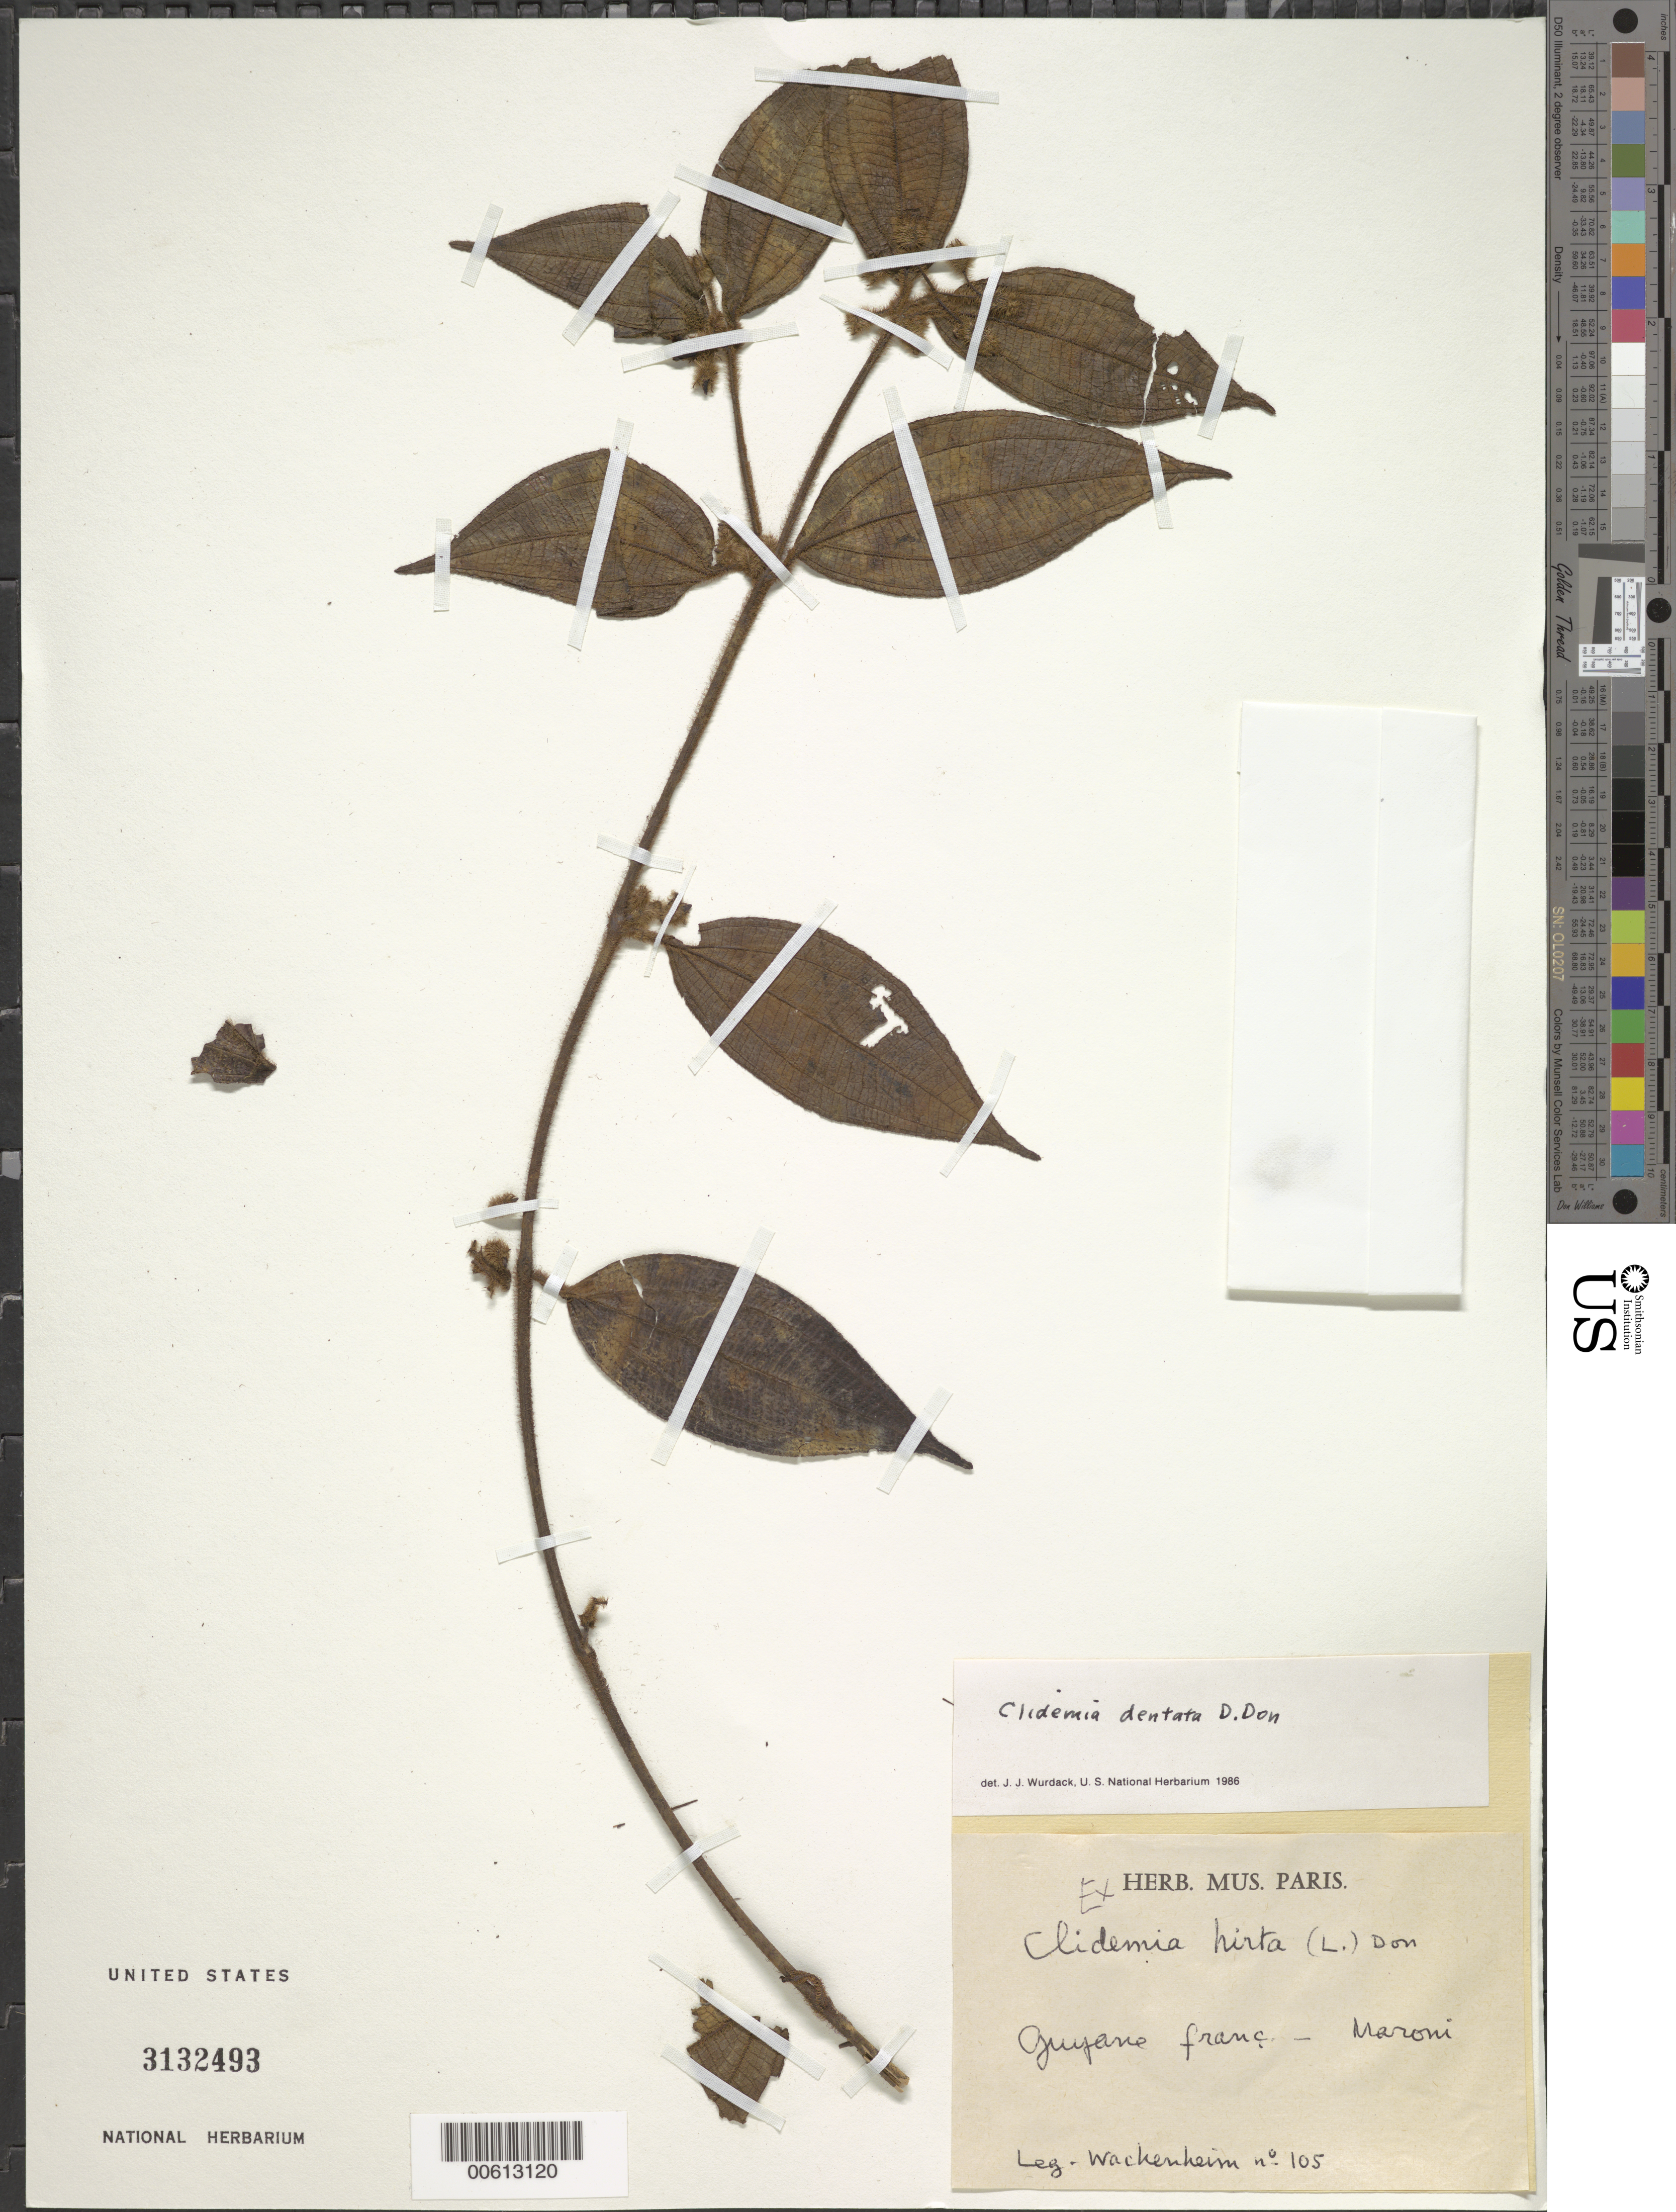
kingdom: Plantae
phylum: Tracheophyta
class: Magnoliopsida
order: Myrtales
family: Melastomataceae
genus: Clidemia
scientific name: Clidemia dentata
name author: D. Don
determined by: Wurdack, John J., (US), US (UNITED STATES)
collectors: G. Wachenheim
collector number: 105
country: French Guiana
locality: Maroni R.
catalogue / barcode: US 3132493